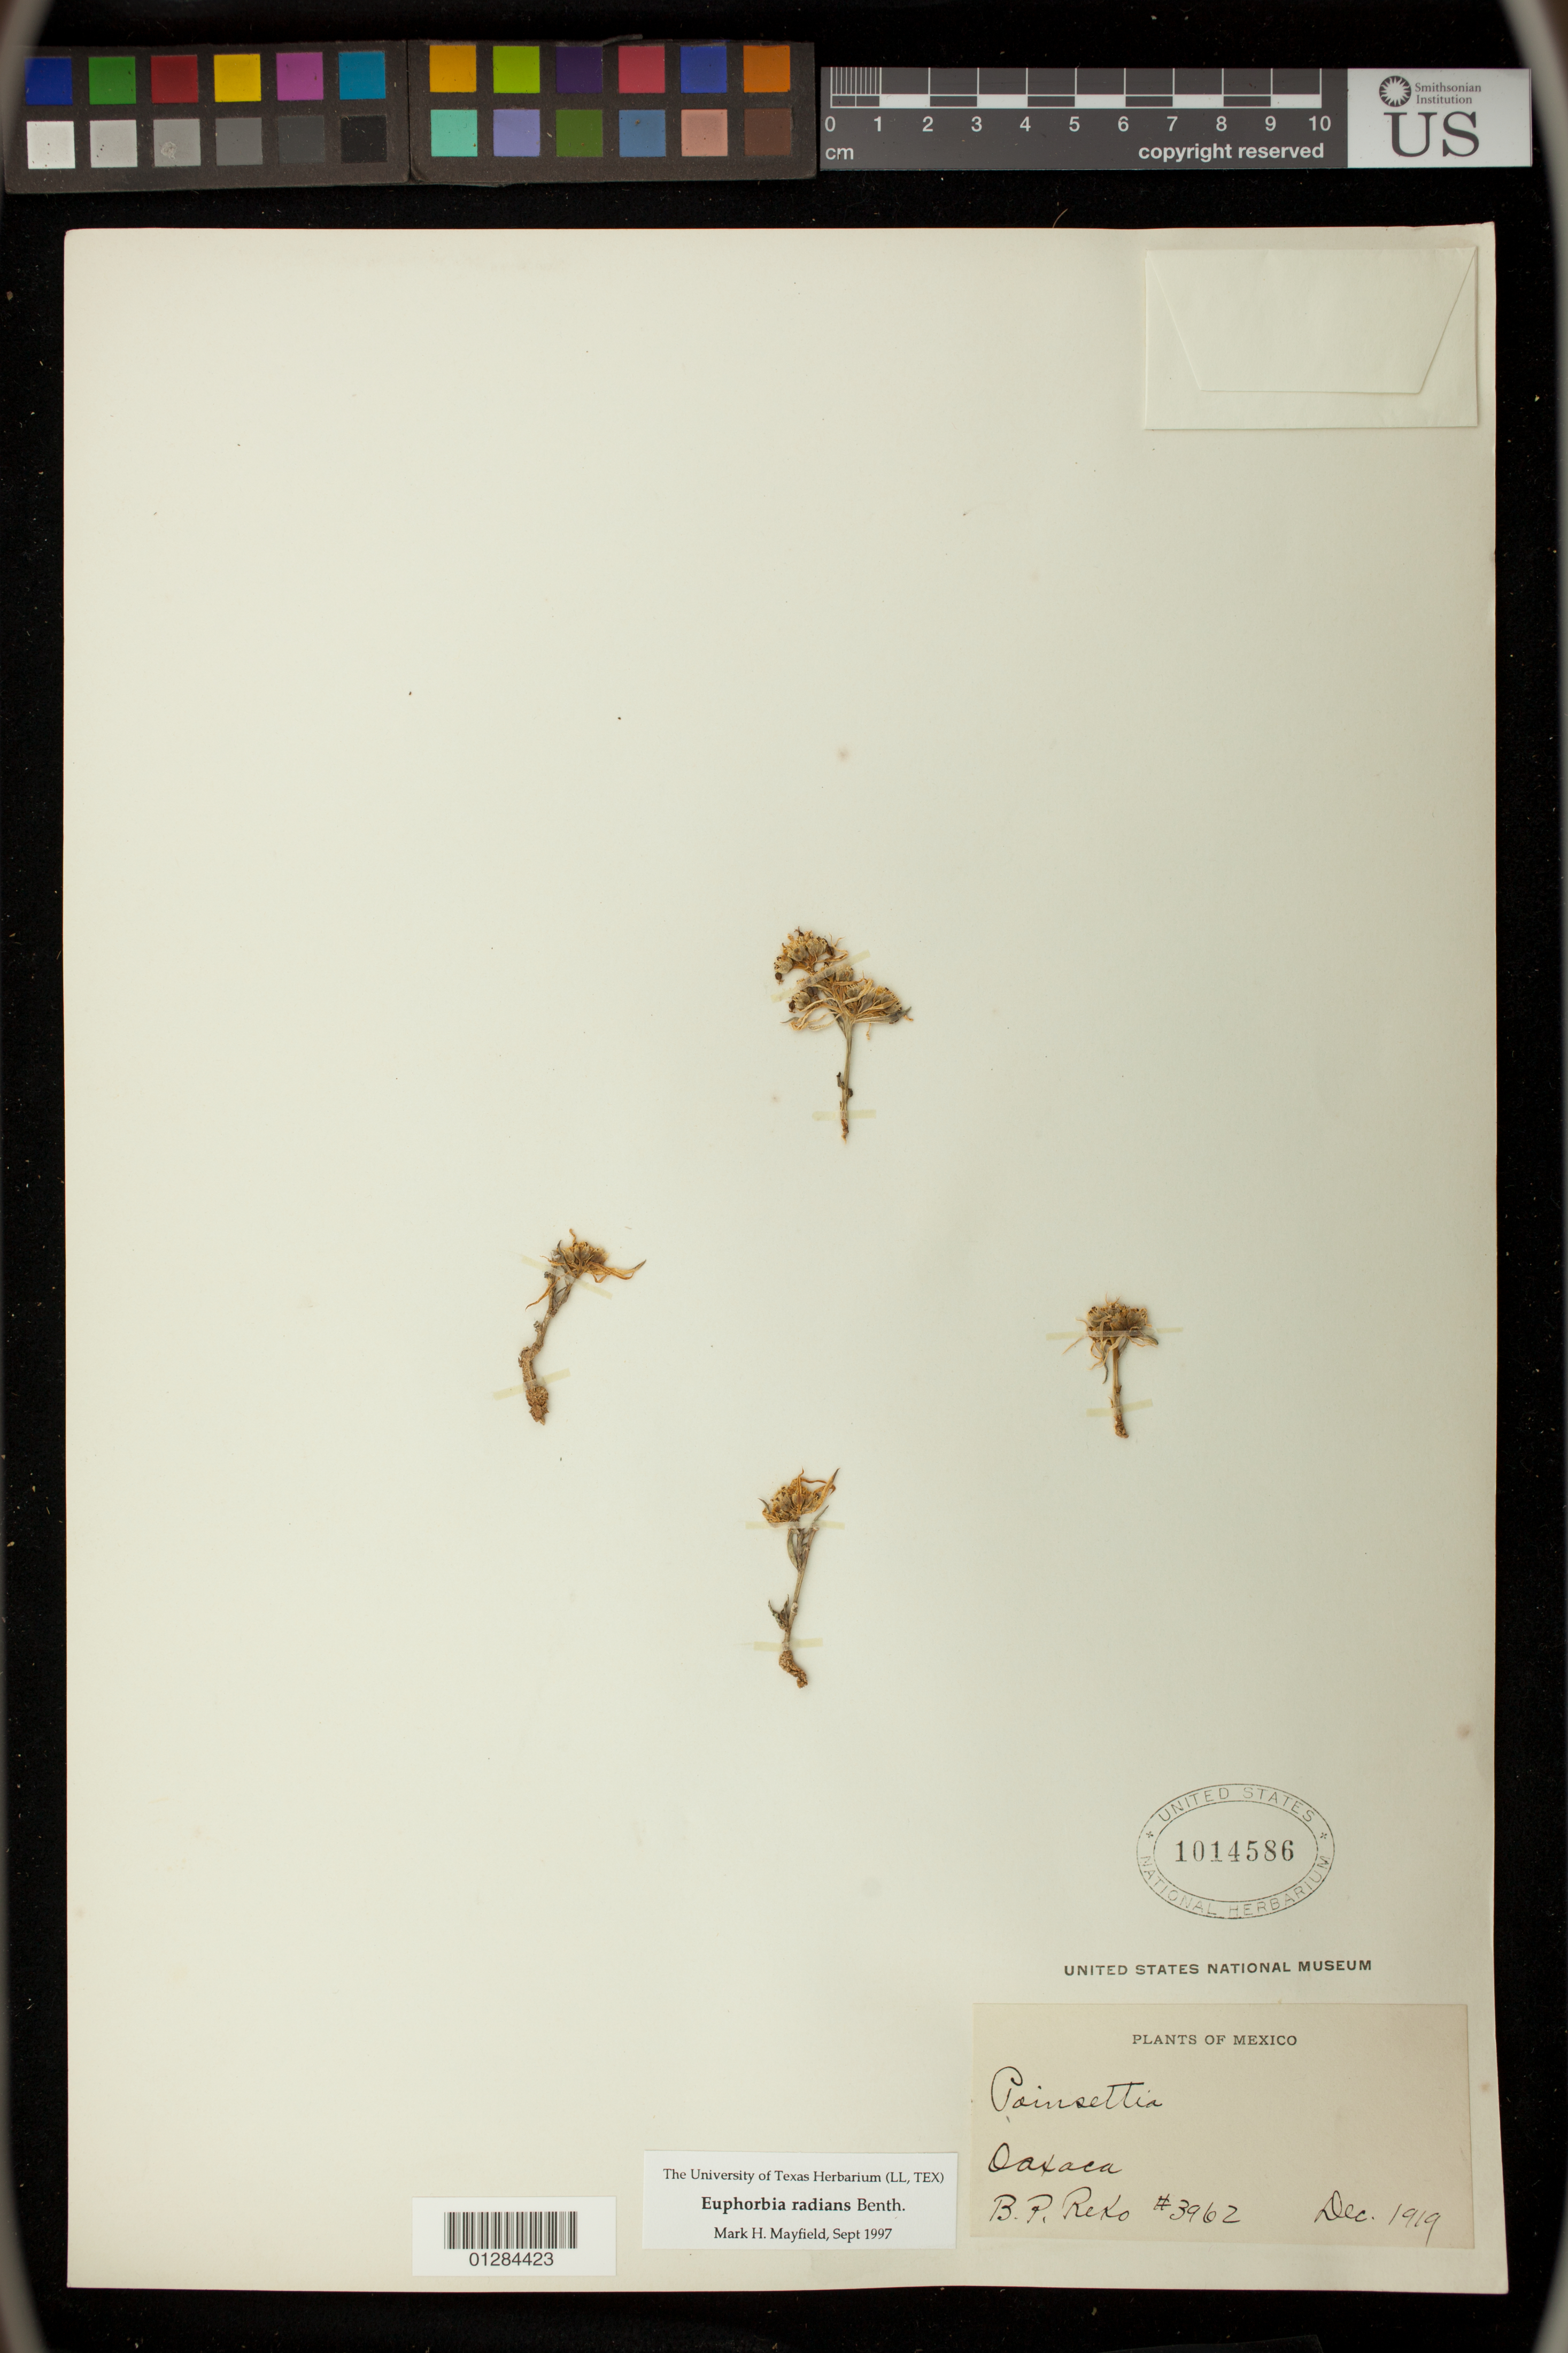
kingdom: Plantae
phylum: Tracheophyta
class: Magnoliopsida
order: Malpighiales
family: Euphorbiaceae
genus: Euphorbia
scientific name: Euphorbia radians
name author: Benth.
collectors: B. P. Reko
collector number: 3962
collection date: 1919-12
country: Mexico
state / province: Oaxaca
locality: Oaxaca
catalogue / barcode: US 1014586